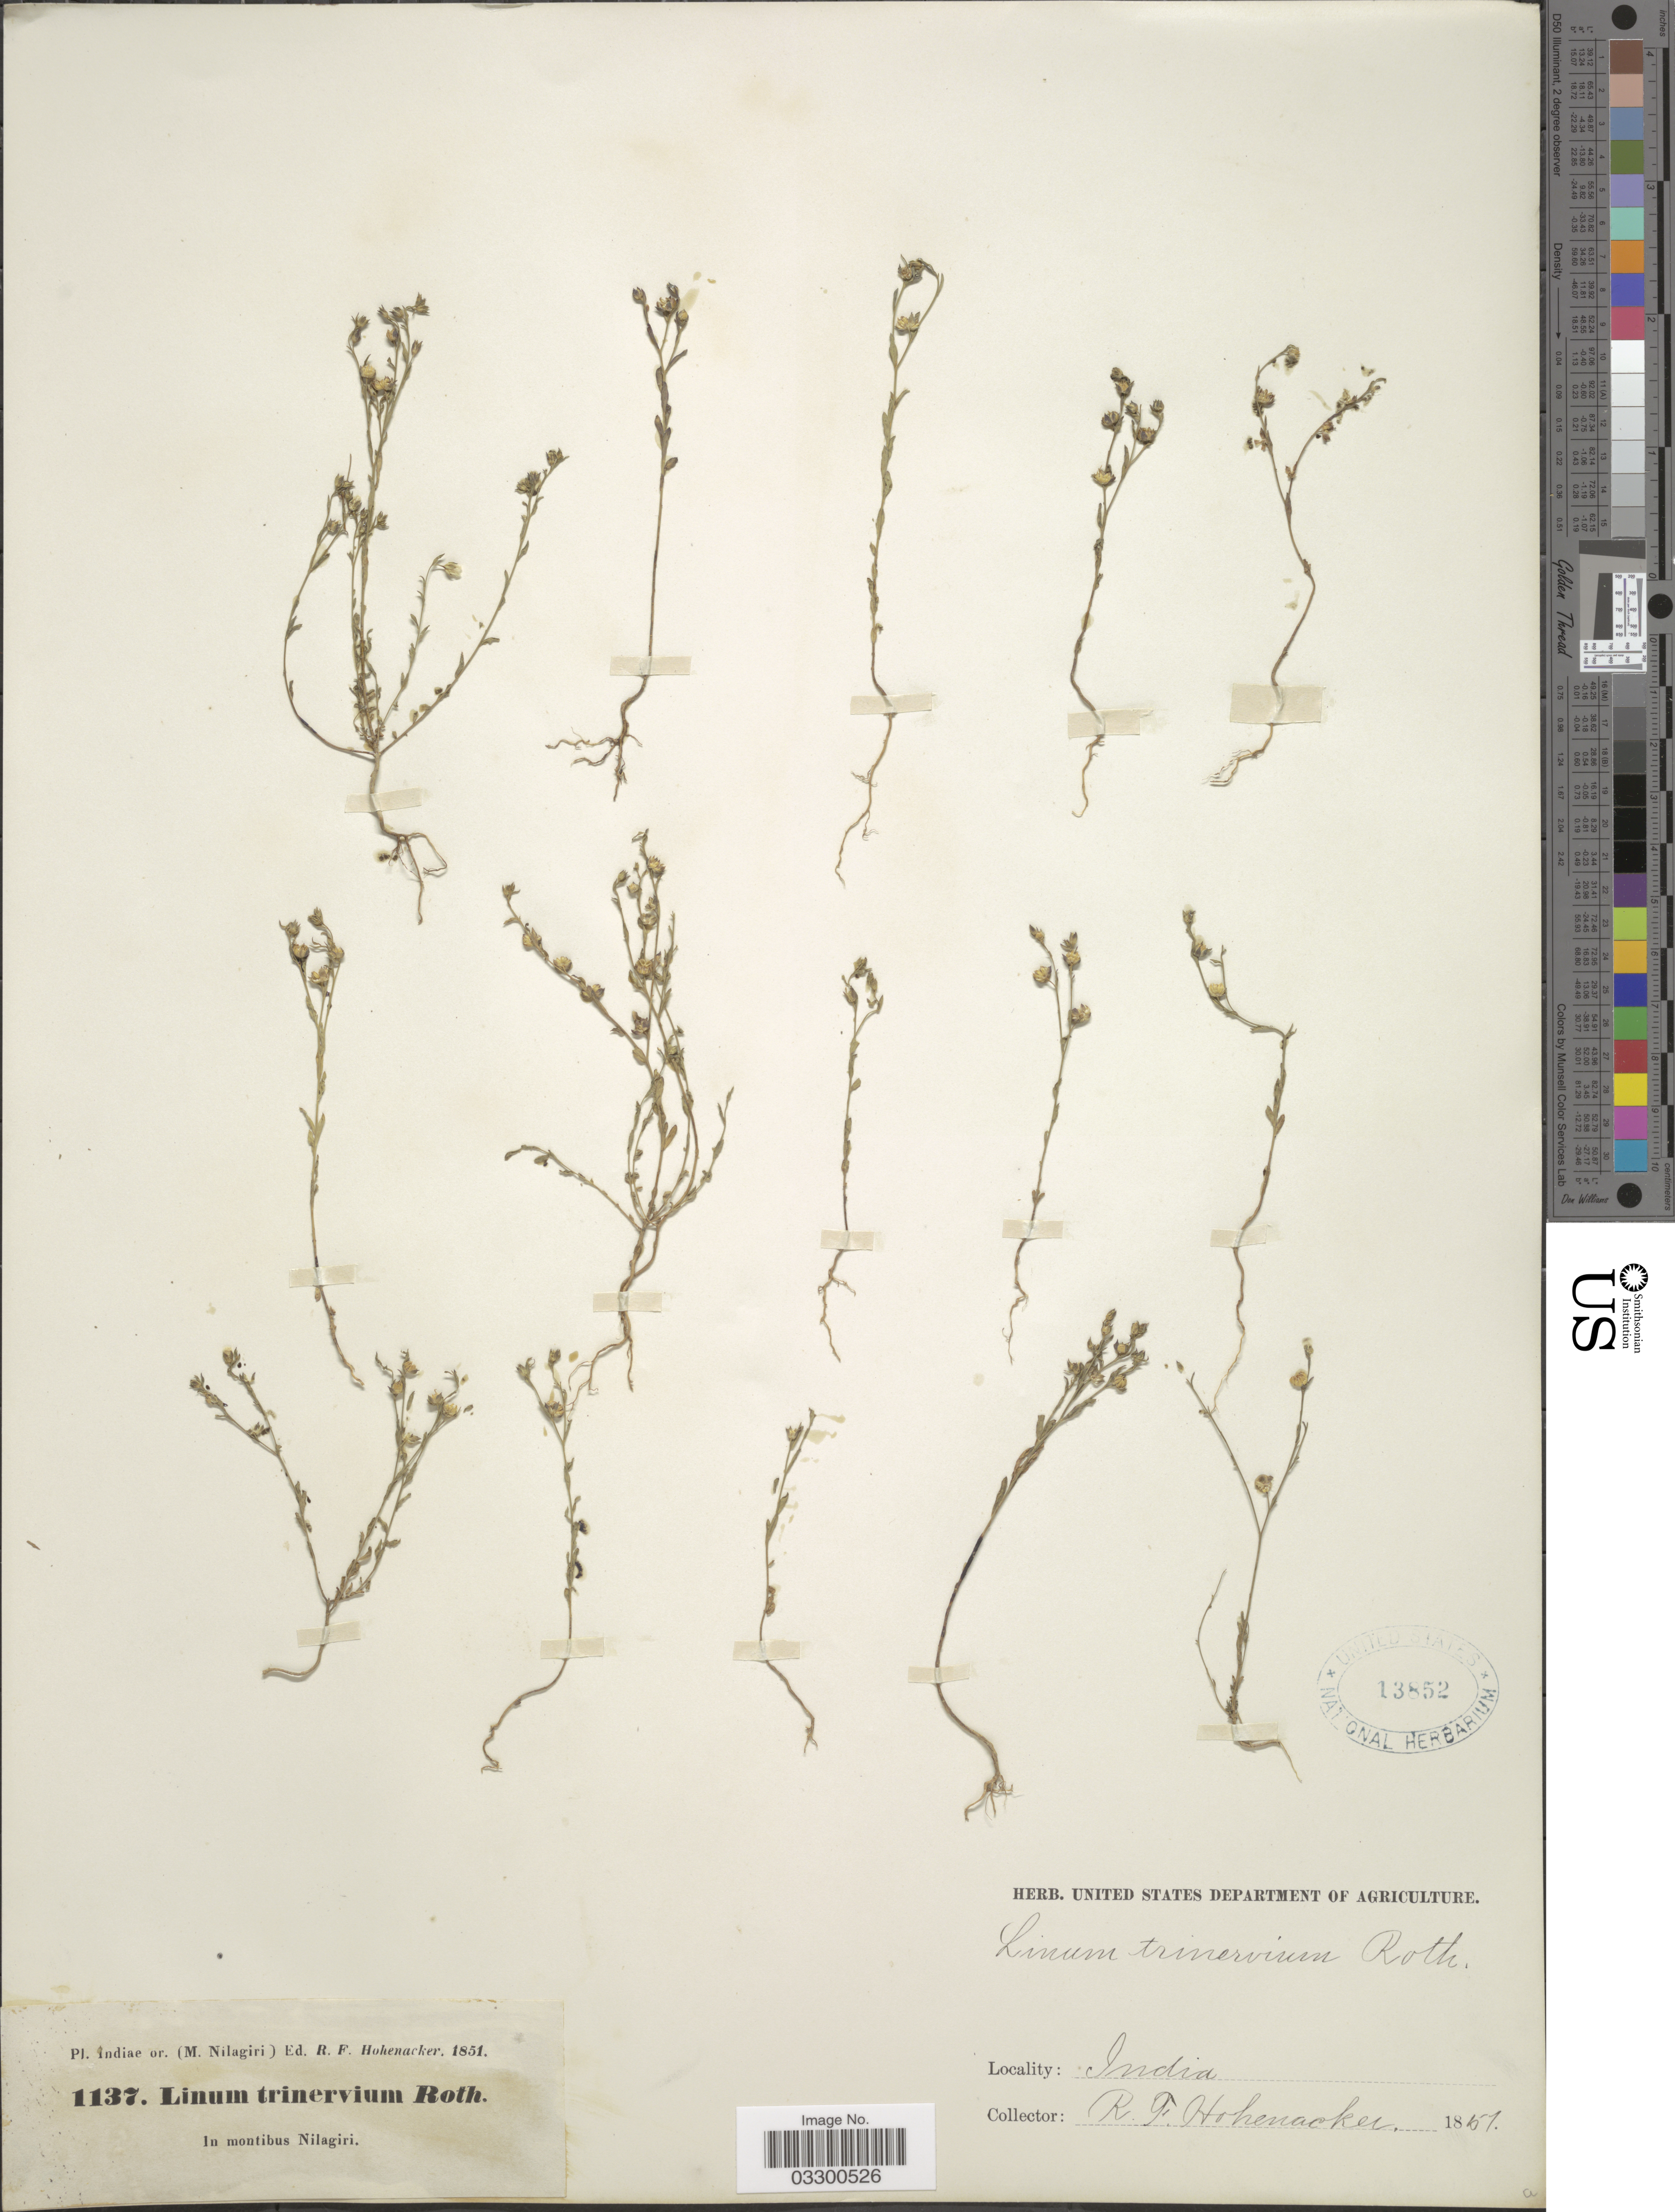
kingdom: Plantae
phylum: Tracheophyta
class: Magnoliopsida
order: Malpighiales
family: Linaceae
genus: Linum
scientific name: Linum trinervium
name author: B. Heyne ex Roth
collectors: R. F. Hohenacker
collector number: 1137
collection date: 1851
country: India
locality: Indiae or. (M. Nilagiri). In montis Nilagiri.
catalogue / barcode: US 13852